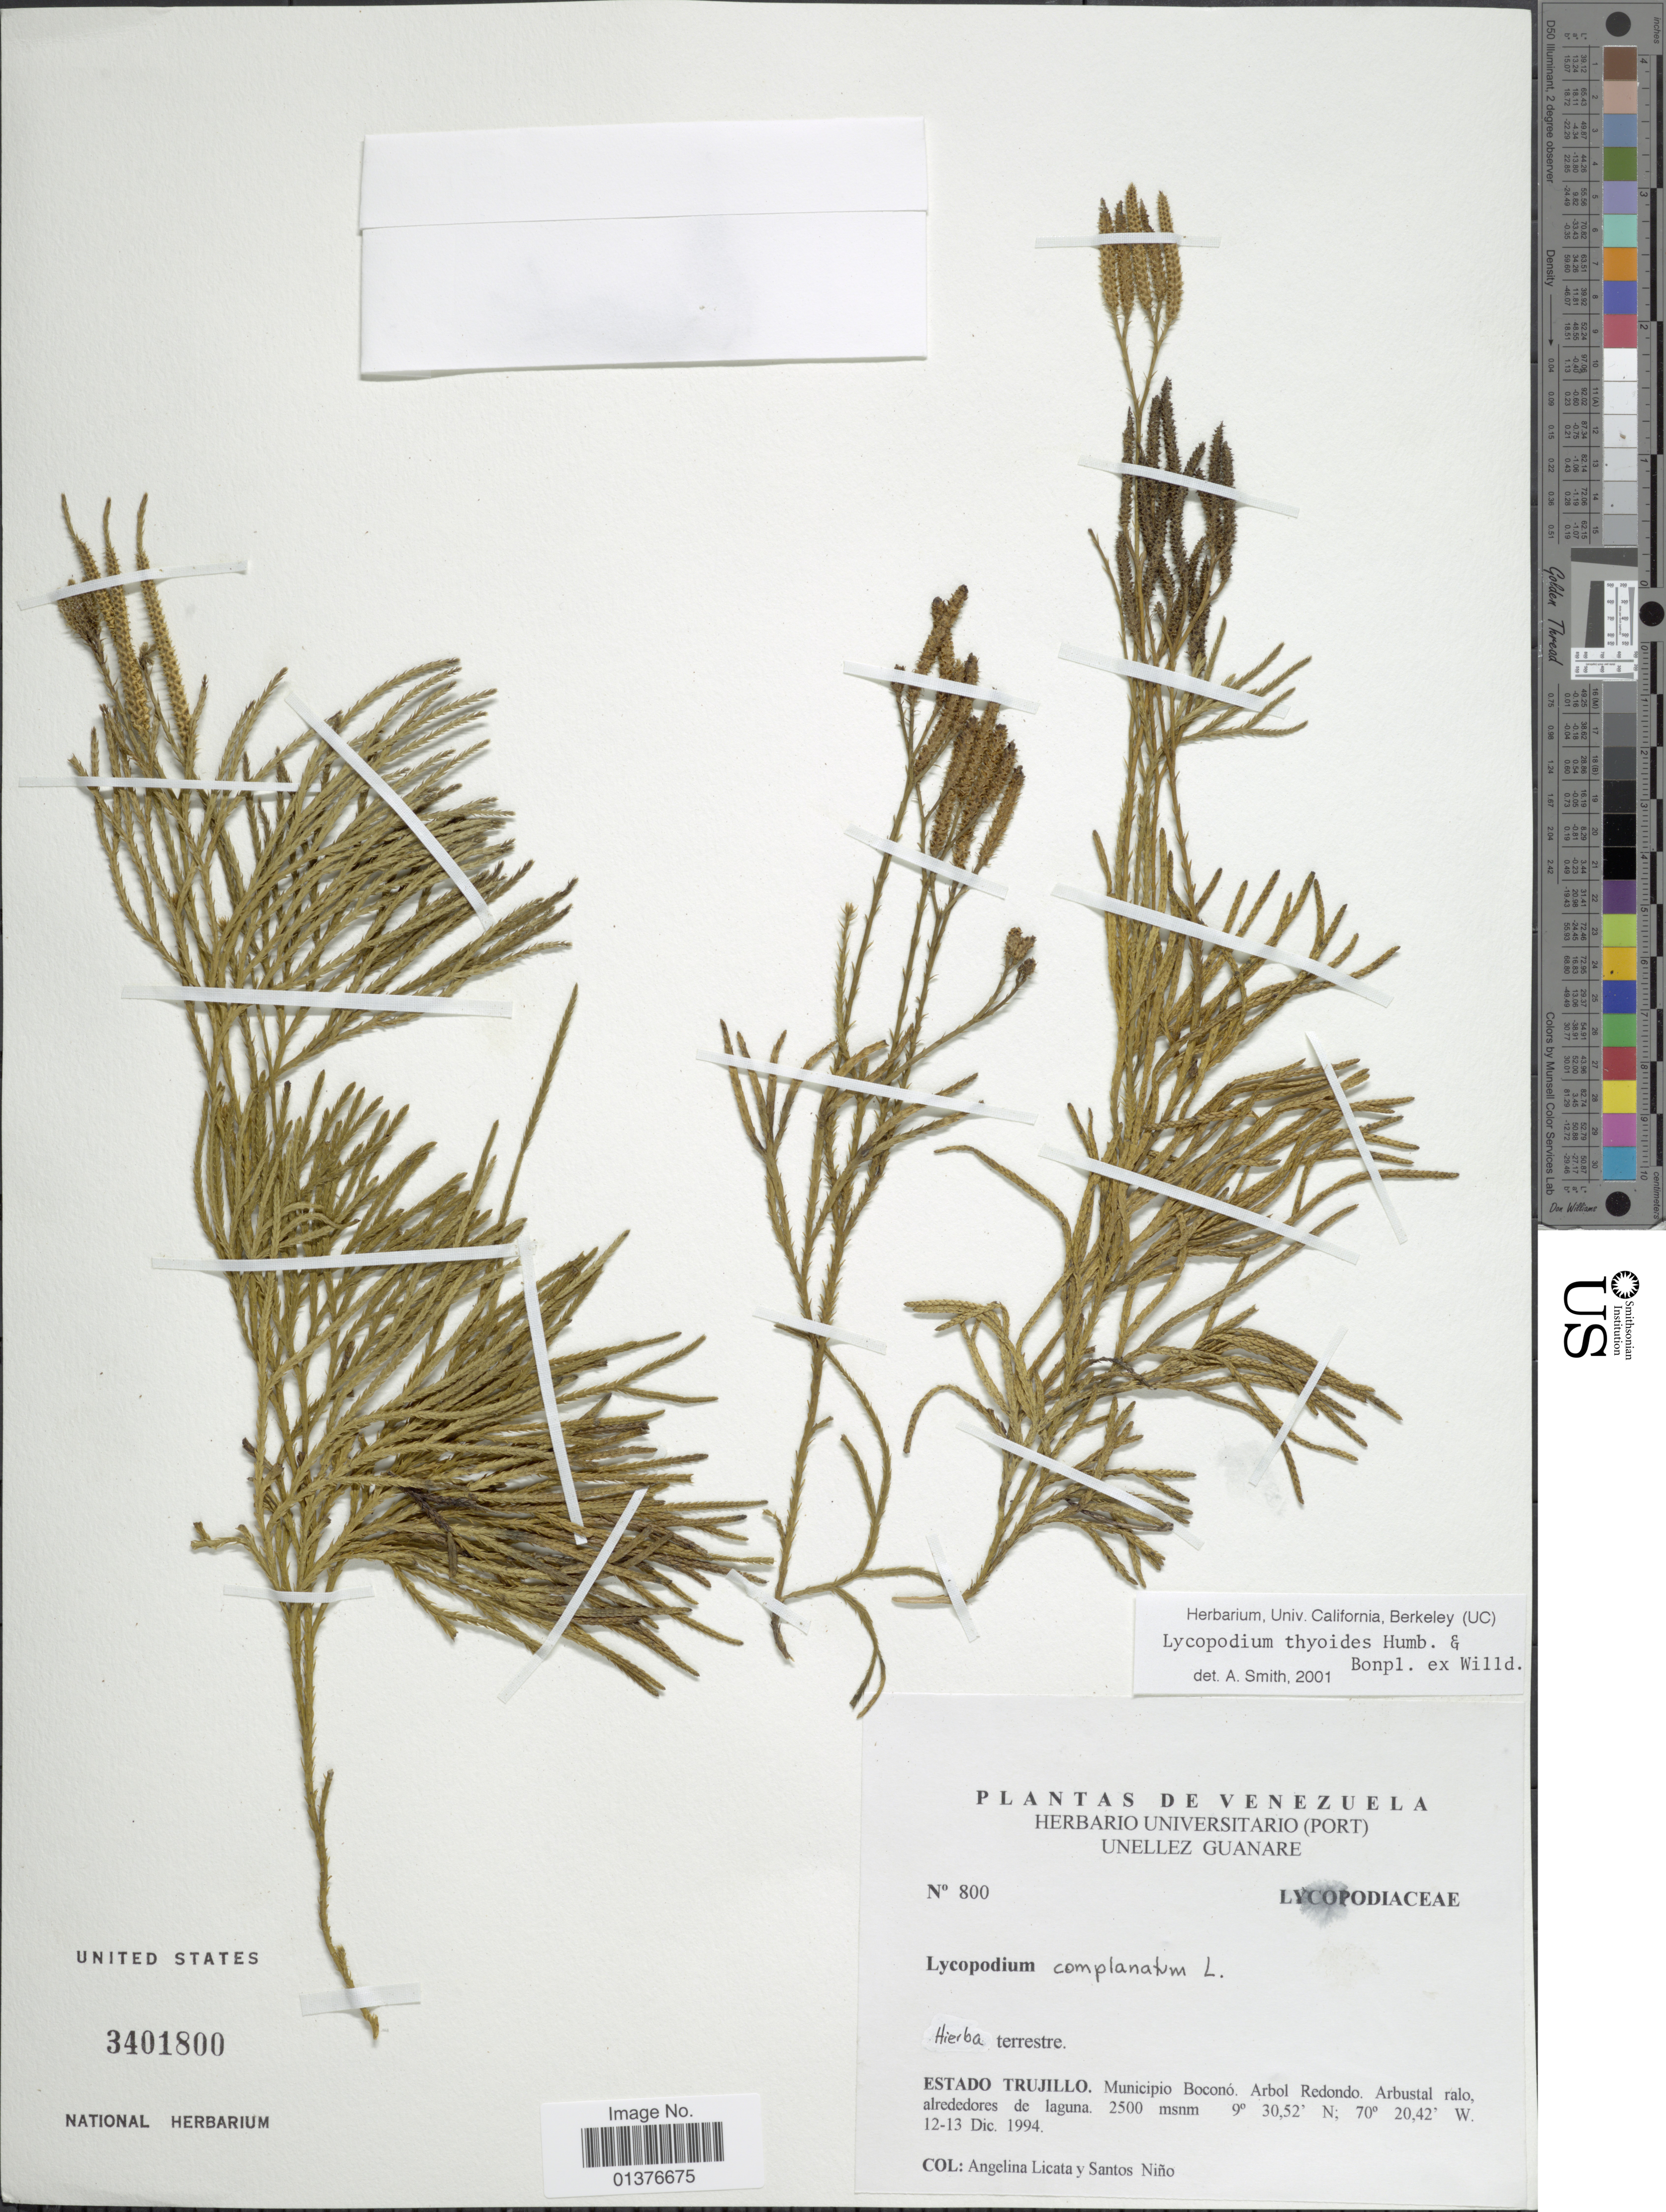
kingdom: Plantae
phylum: Tracheophyta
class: Lycopodiopsida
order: Lycopodiales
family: Lycopodiaceae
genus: Diphasiastrum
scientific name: Diphasiastrum thyoides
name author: (Humb. & Bonpl. ex Willd.) Holub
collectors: A. Licata & S. M. Niño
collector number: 800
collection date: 1994-12-12/1994-12-13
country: Venezuela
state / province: Trujillo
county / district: Boconó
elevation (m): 2500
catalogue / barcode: US 3401800